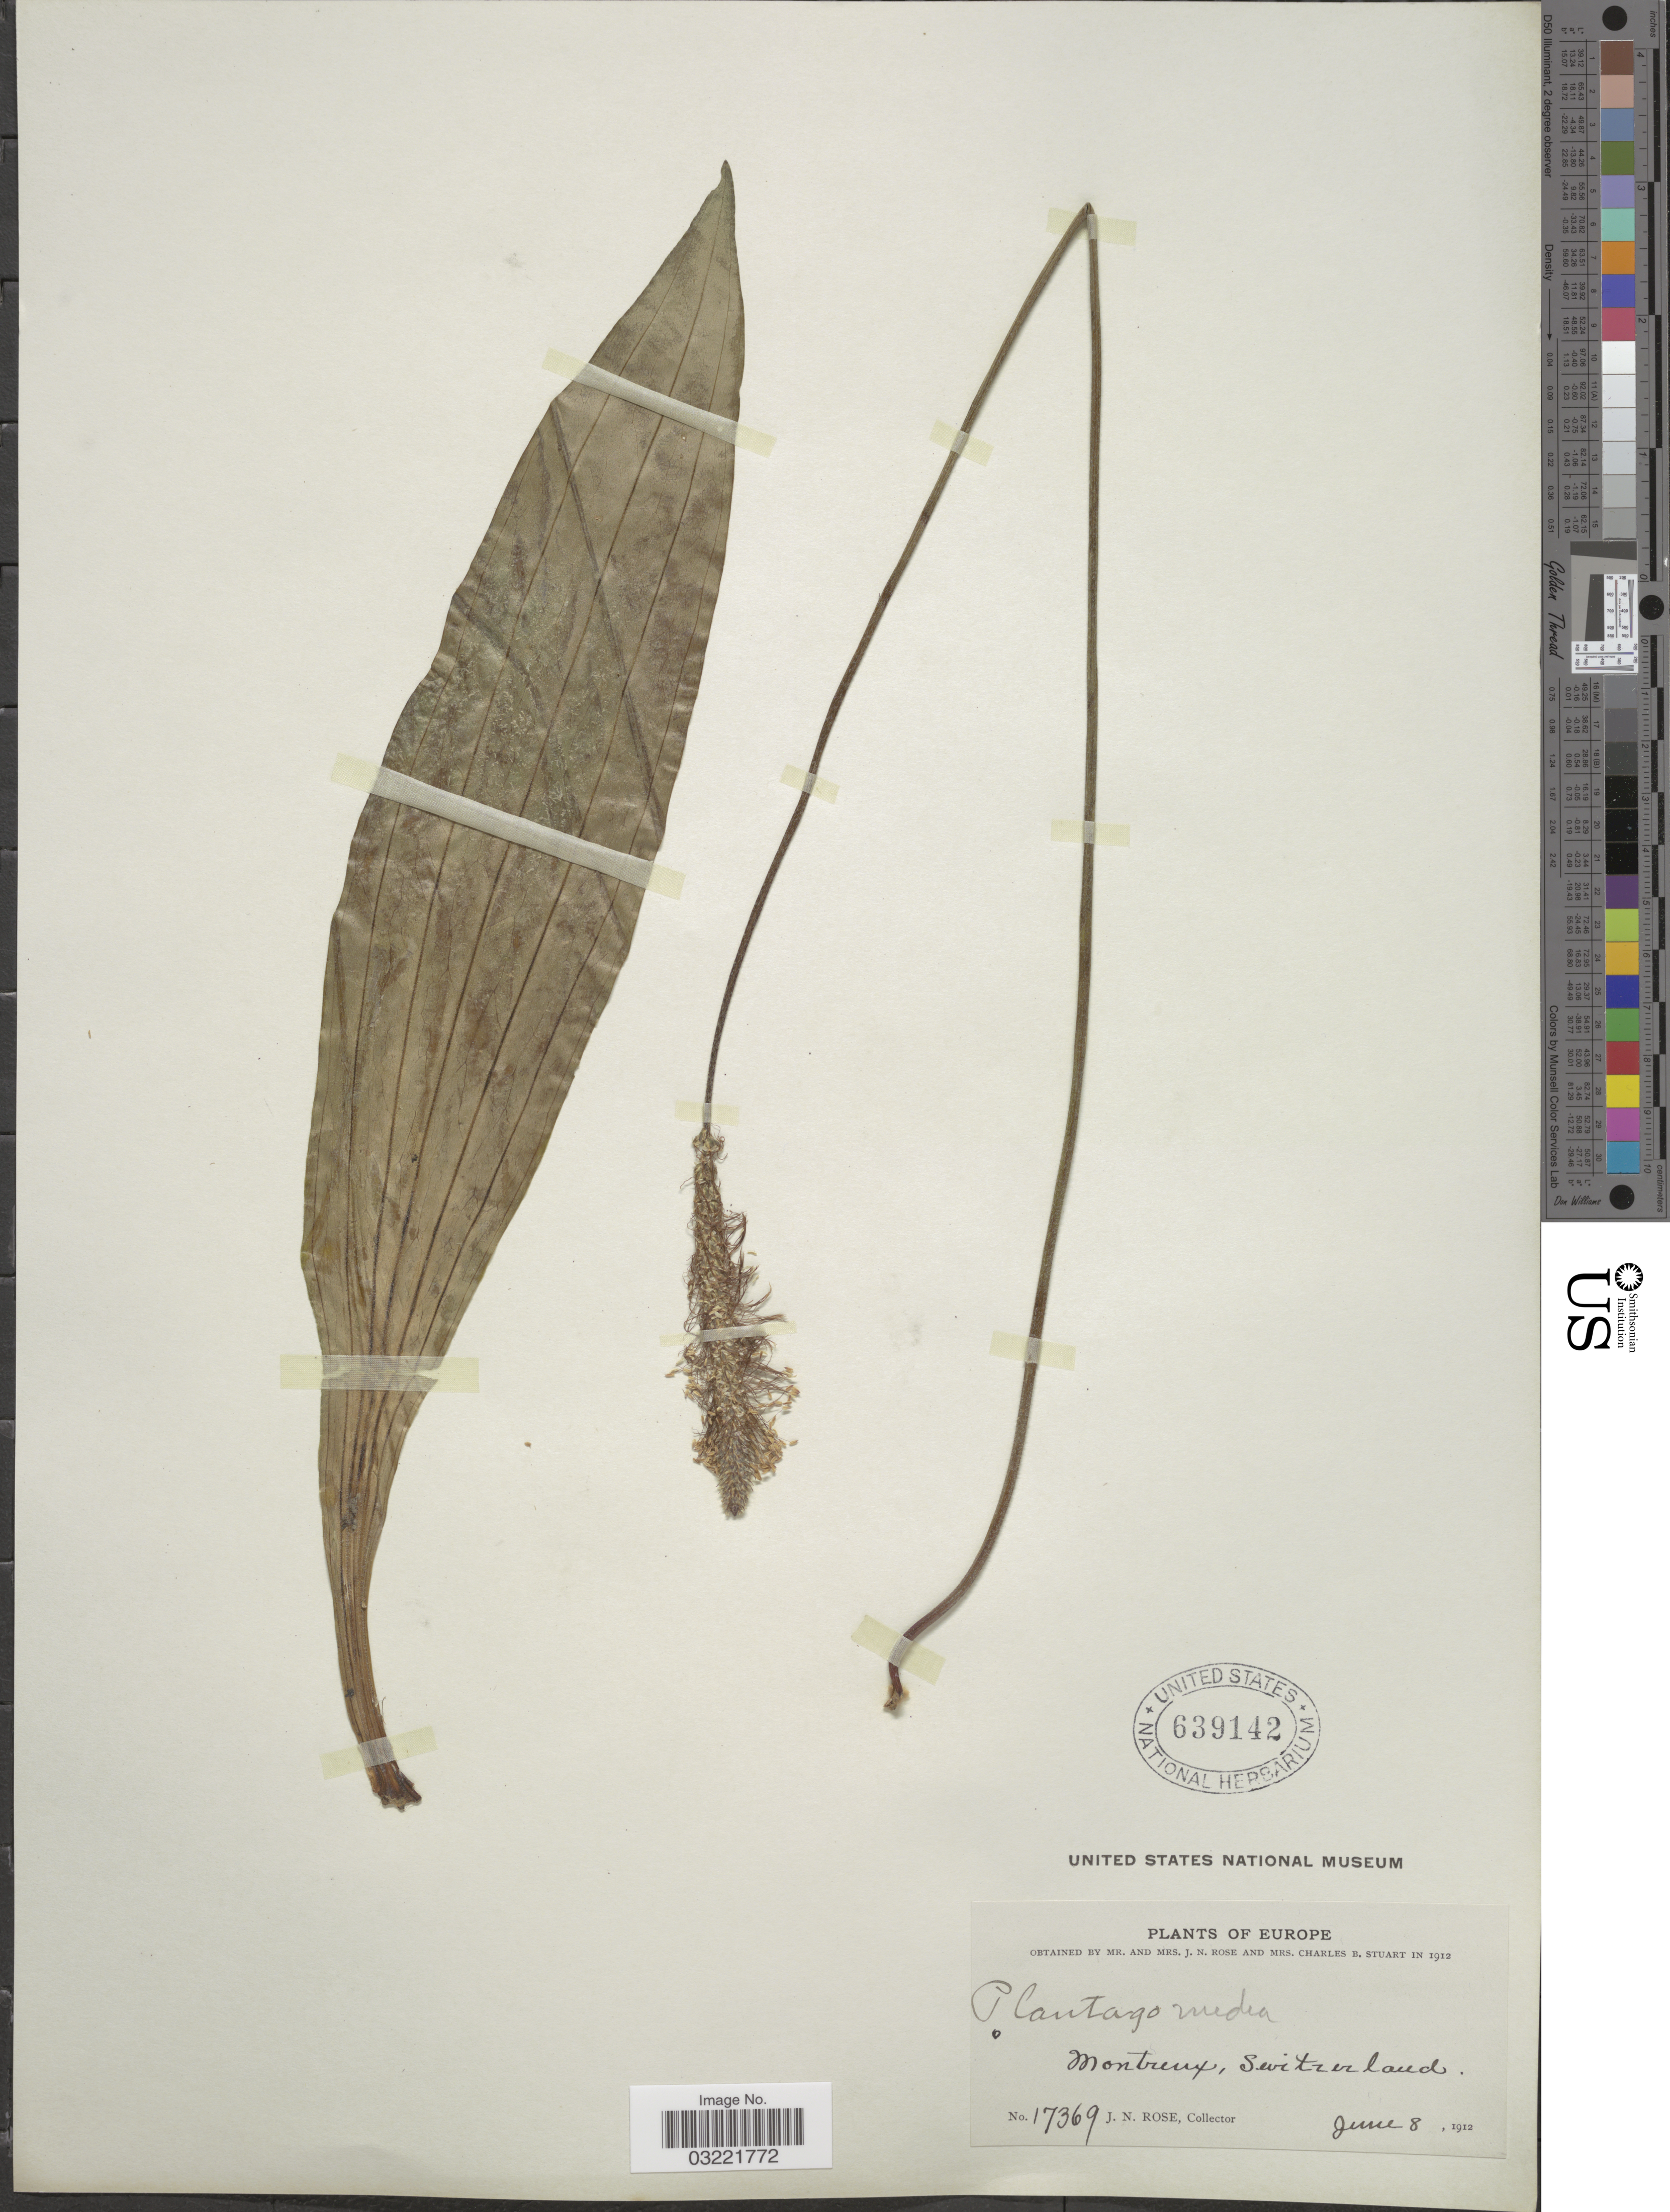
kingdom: Plantae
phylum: Tracheophyta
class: Magnoliopsida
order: Lamiales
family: Plantaginaceae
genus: Plantago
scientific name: Plantago media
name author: L.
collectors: J. N. Rose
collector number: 17369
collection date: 1912-06-08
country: Switzerland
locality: Montreux.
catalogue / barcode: US 639142